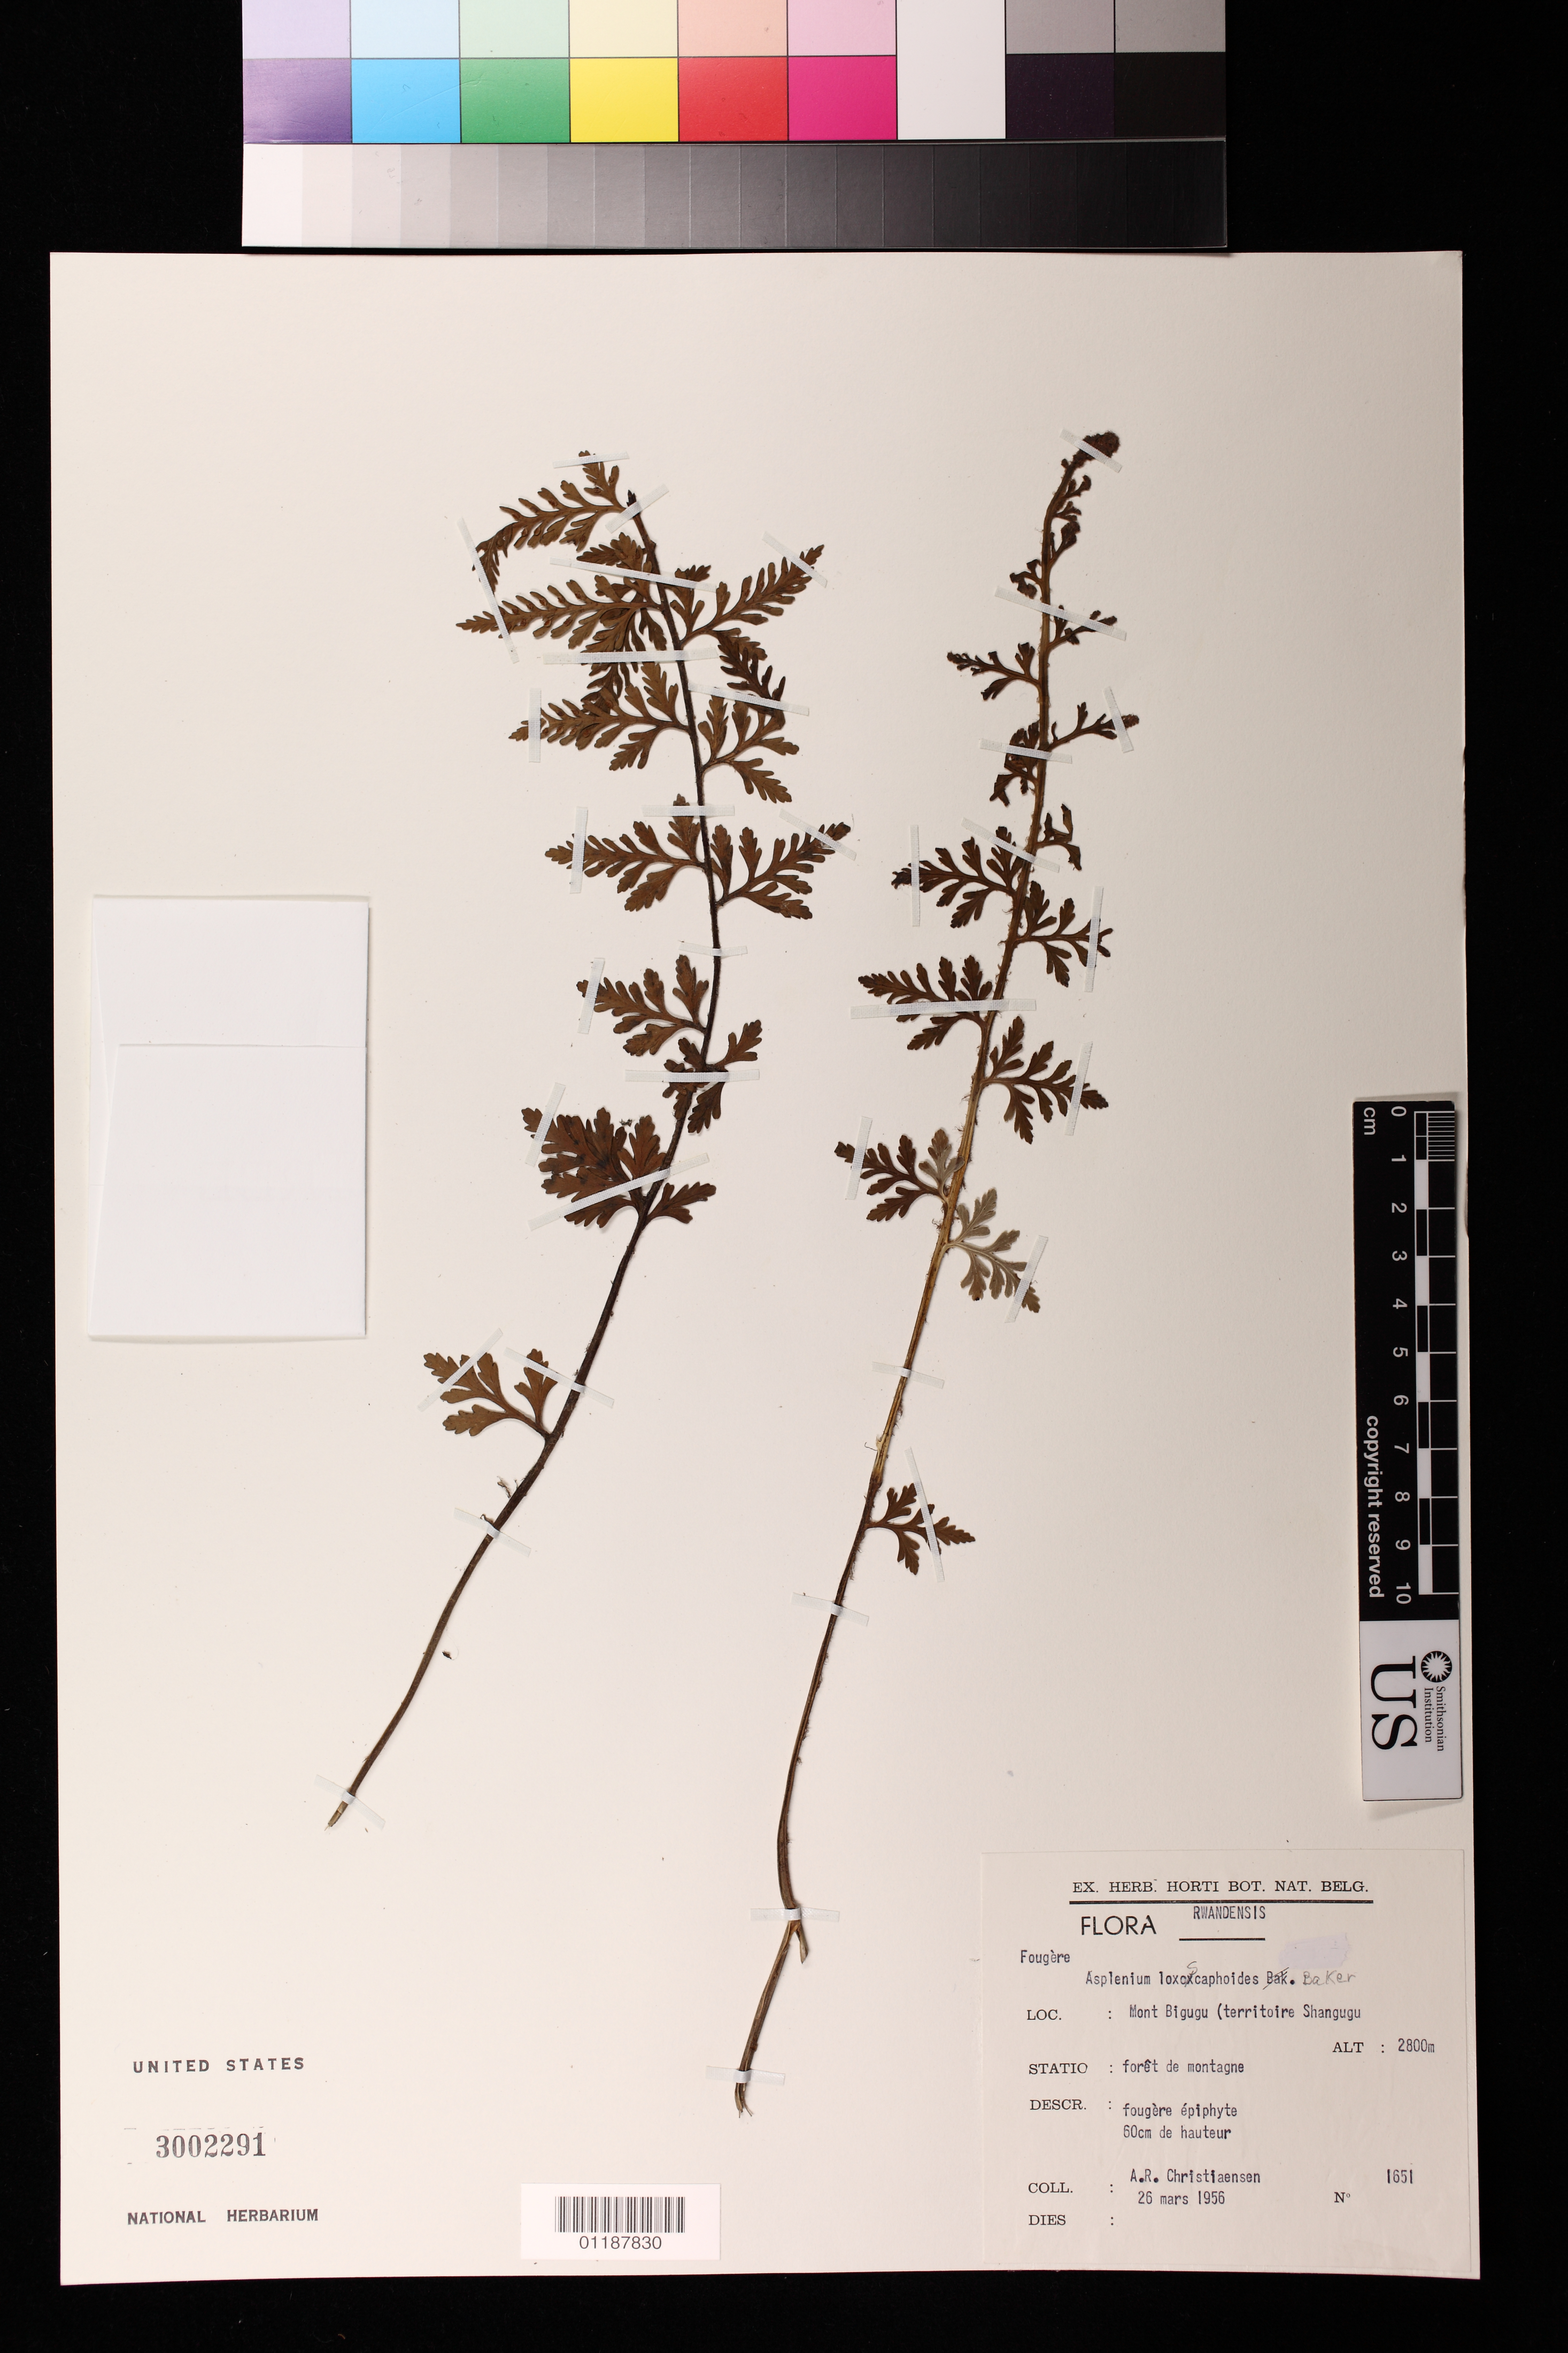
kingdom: Plantae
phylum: Tracheophyta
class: Polypodiopsida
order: Polypodiales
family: Aspleniaceae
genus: Asplenium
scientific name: Asplenium loxoscaphoides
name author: Baker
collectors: A. Christiaensen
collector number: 1651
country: Rwanda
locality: Mont Bigug, Territory Shangugu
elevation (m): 2800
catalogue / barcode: US 3002291